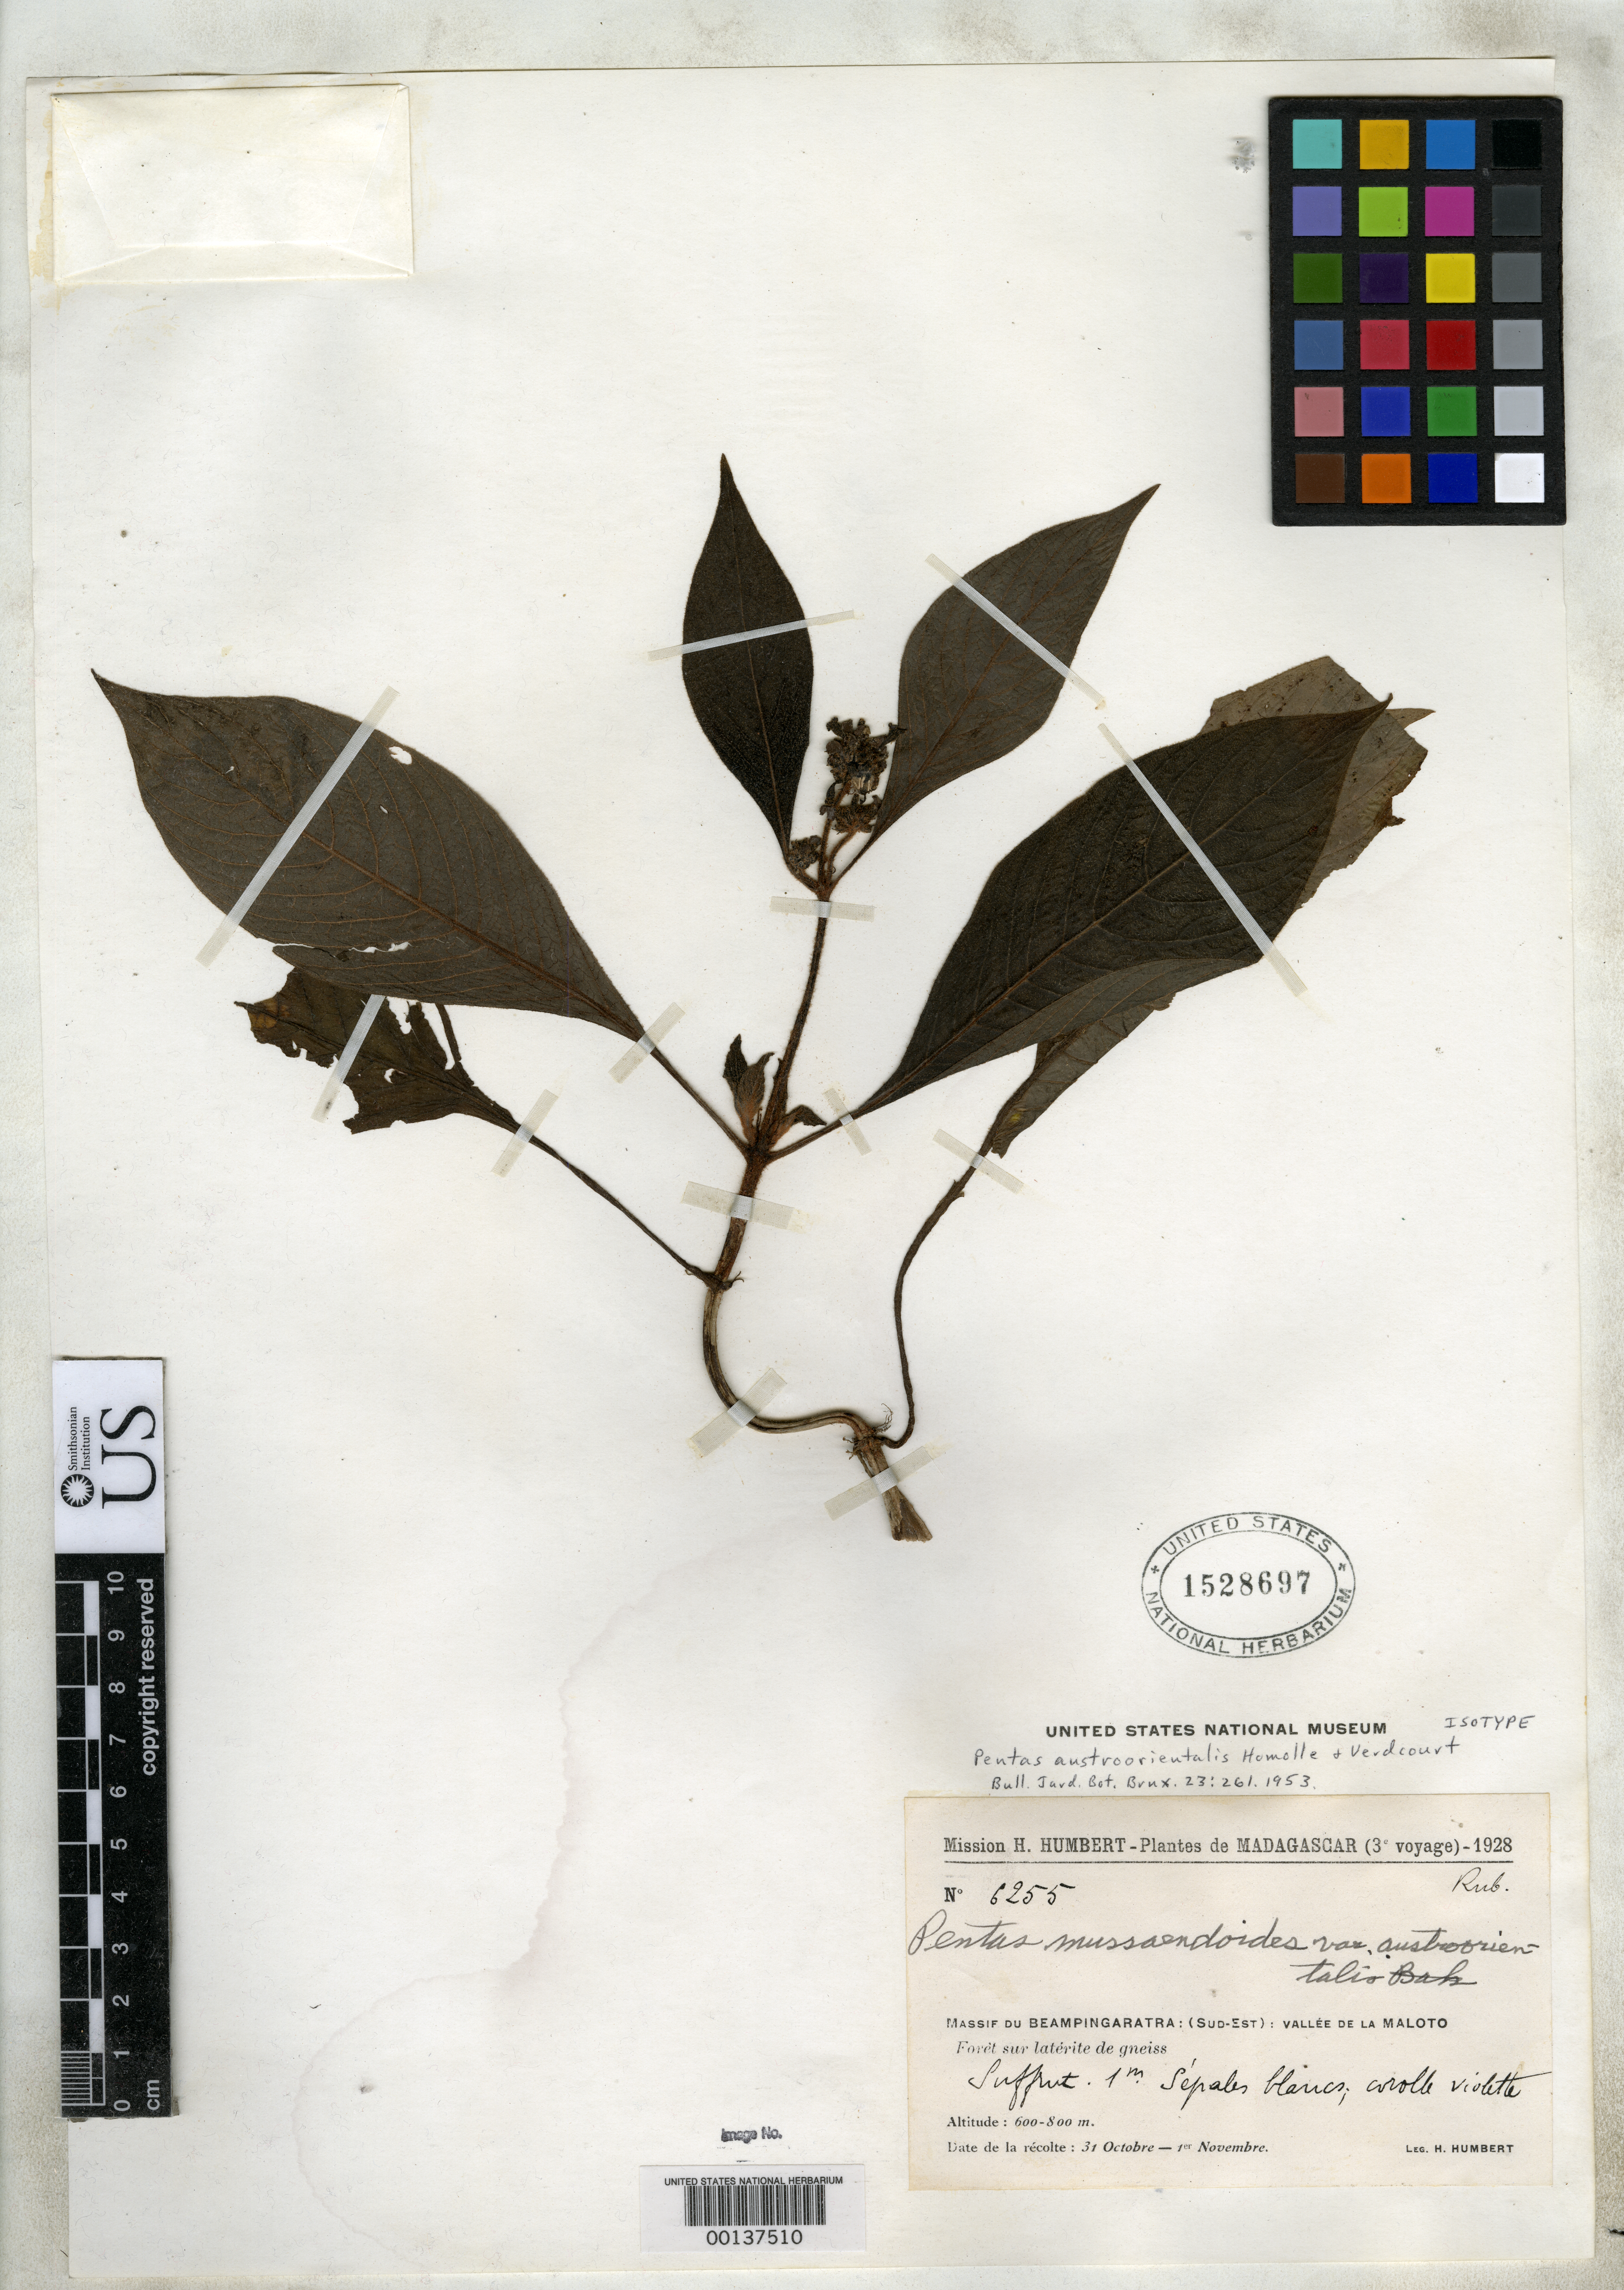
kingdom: Plantae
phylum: Tracheophyta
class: Magnoliopsida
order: Gentianales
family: Rubiaceae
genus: Pentas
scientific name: Pentas austroorientalis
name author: Homolle & Verdc.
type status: Isotype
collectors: H. Humbert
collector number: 6255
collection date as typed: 30 Oct 1928 to 01 Nov 1928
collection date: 1928-10-30/1928-11-01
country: Madagascar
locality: Massif du Beampingaratra, Valley of Maloto.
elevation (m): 600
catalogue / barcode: US 1528697